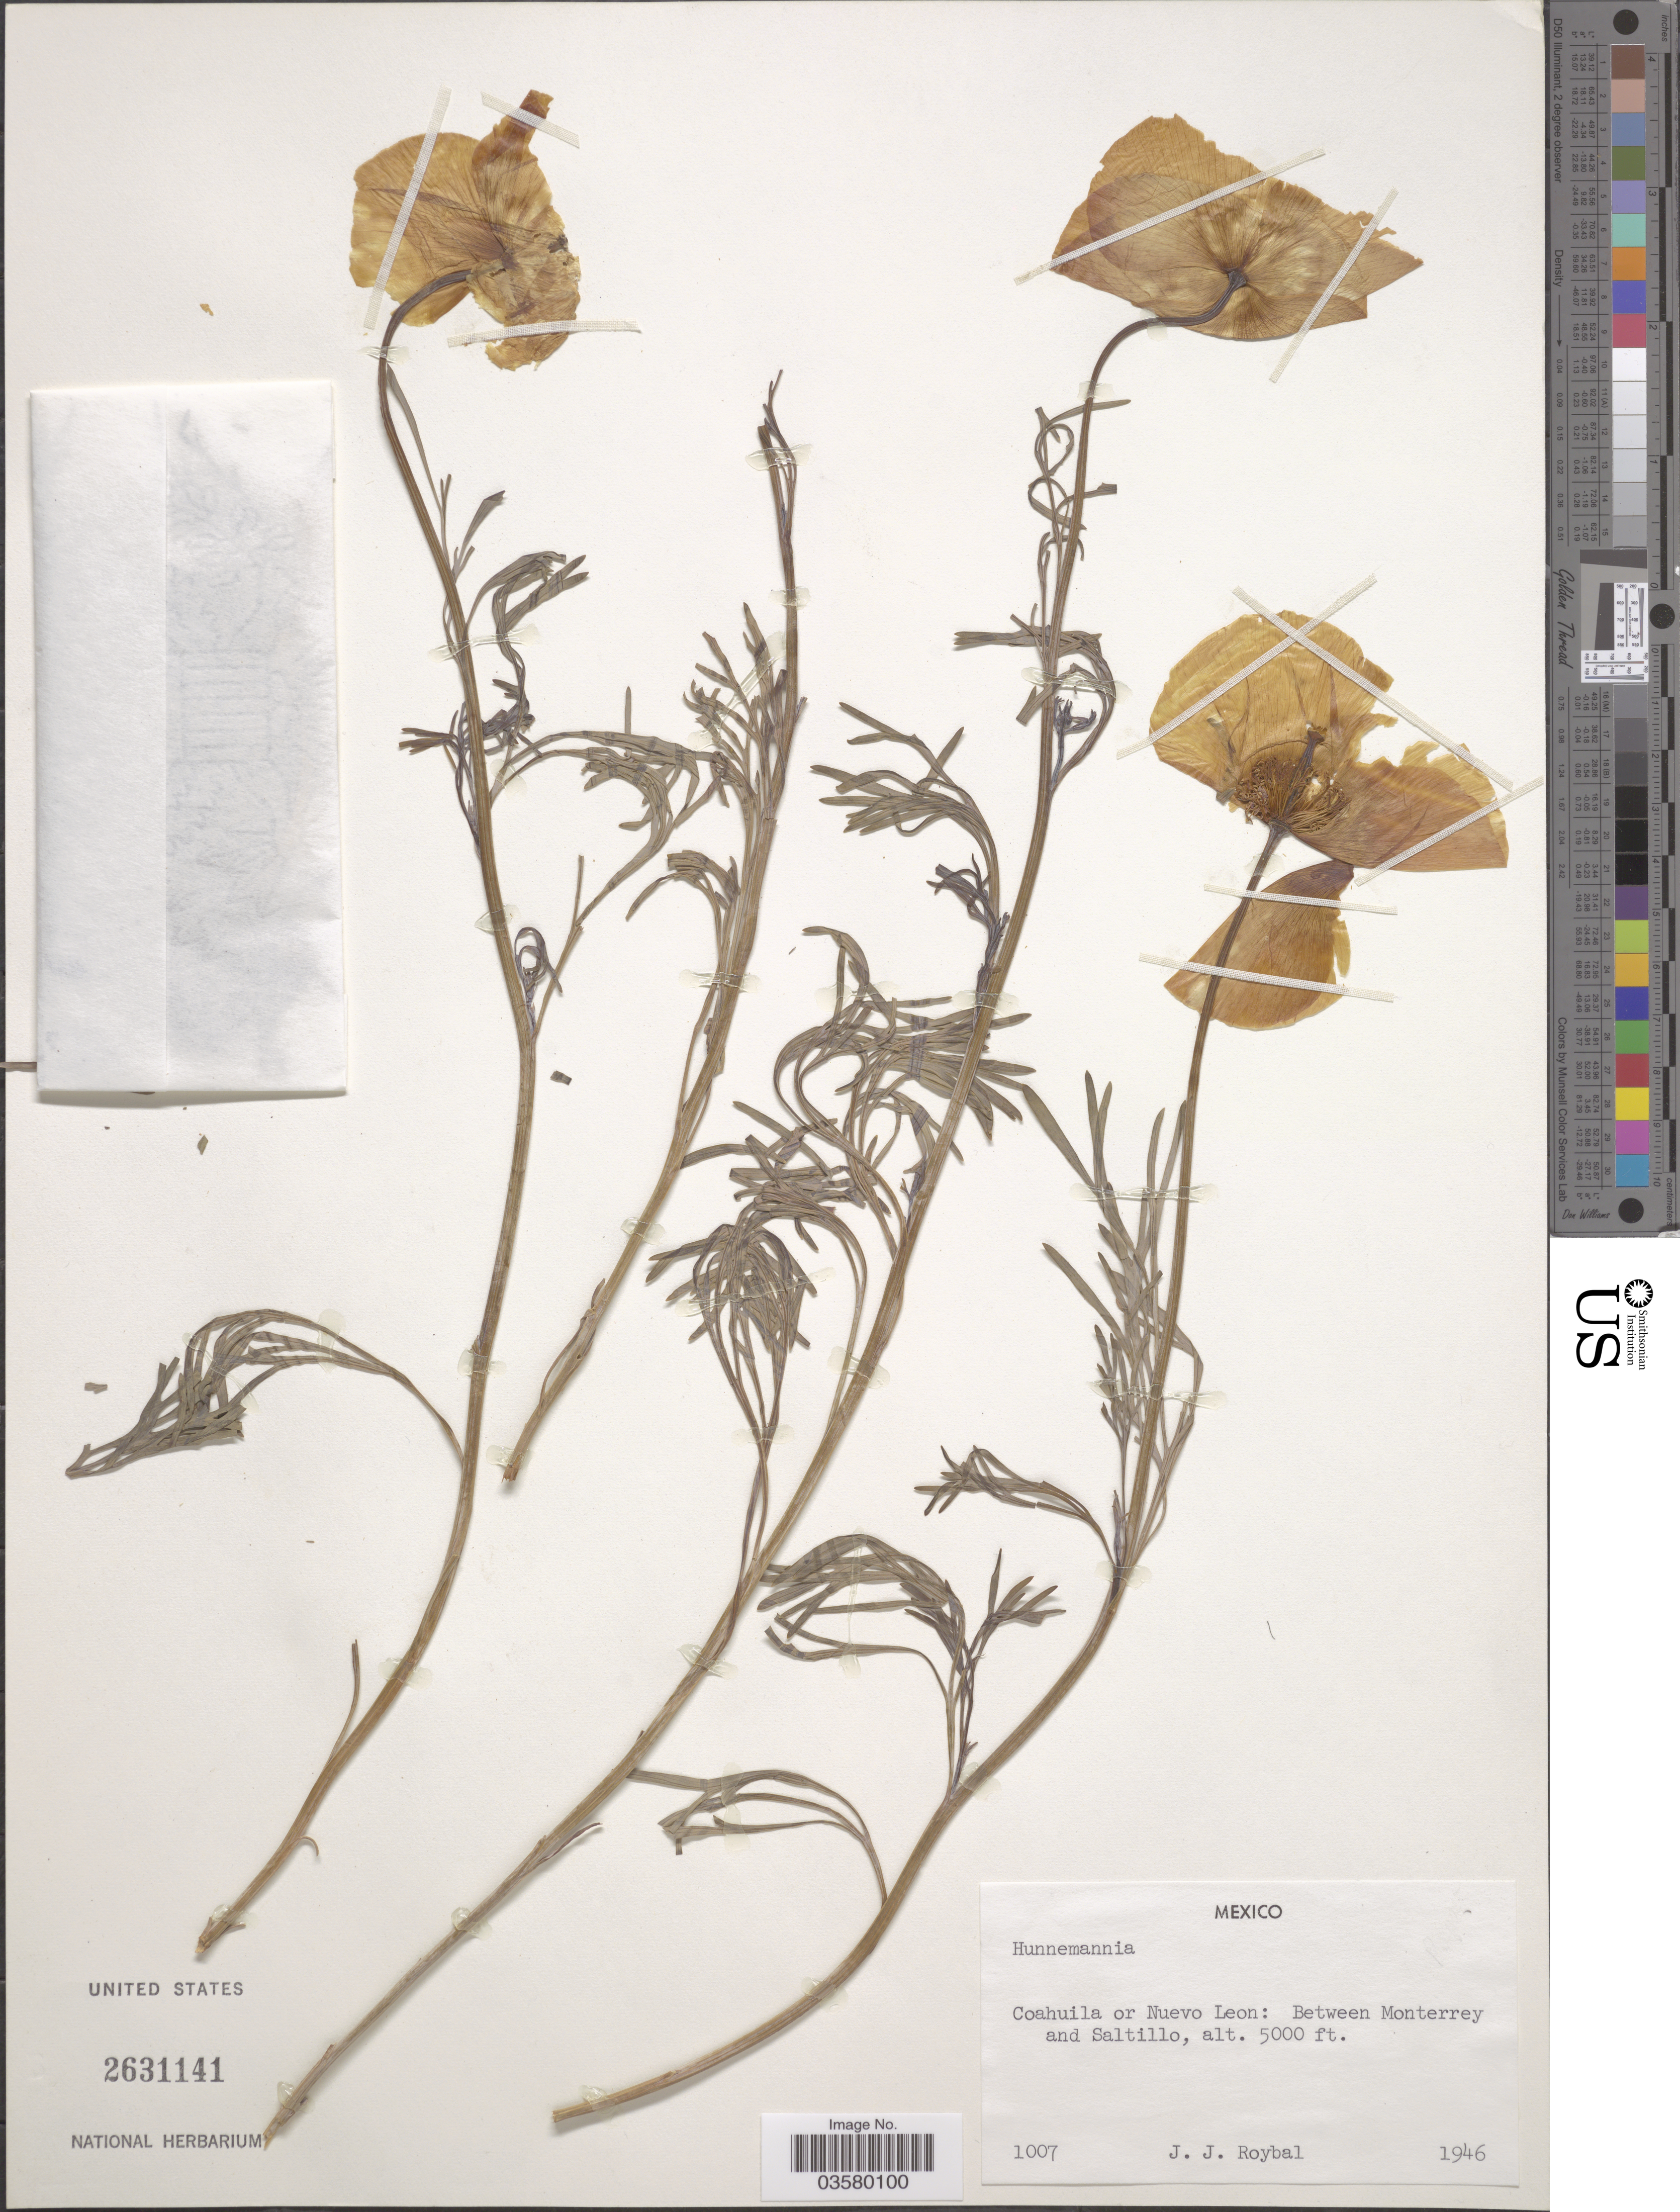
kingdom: Plantae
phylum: Tracheophyta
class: Magnoliopsida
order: Ranunculales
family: Papaveraceae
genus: Hunnemannia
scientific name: Hunnemannia fumariifolia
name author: Sweet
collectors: J. J. Roybal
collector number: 1007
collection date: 1946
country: Mexico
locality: Coahuila and Nuevo Leon: Between Monterrey and Saltillo.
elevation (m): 1524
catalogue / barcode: US 2631141